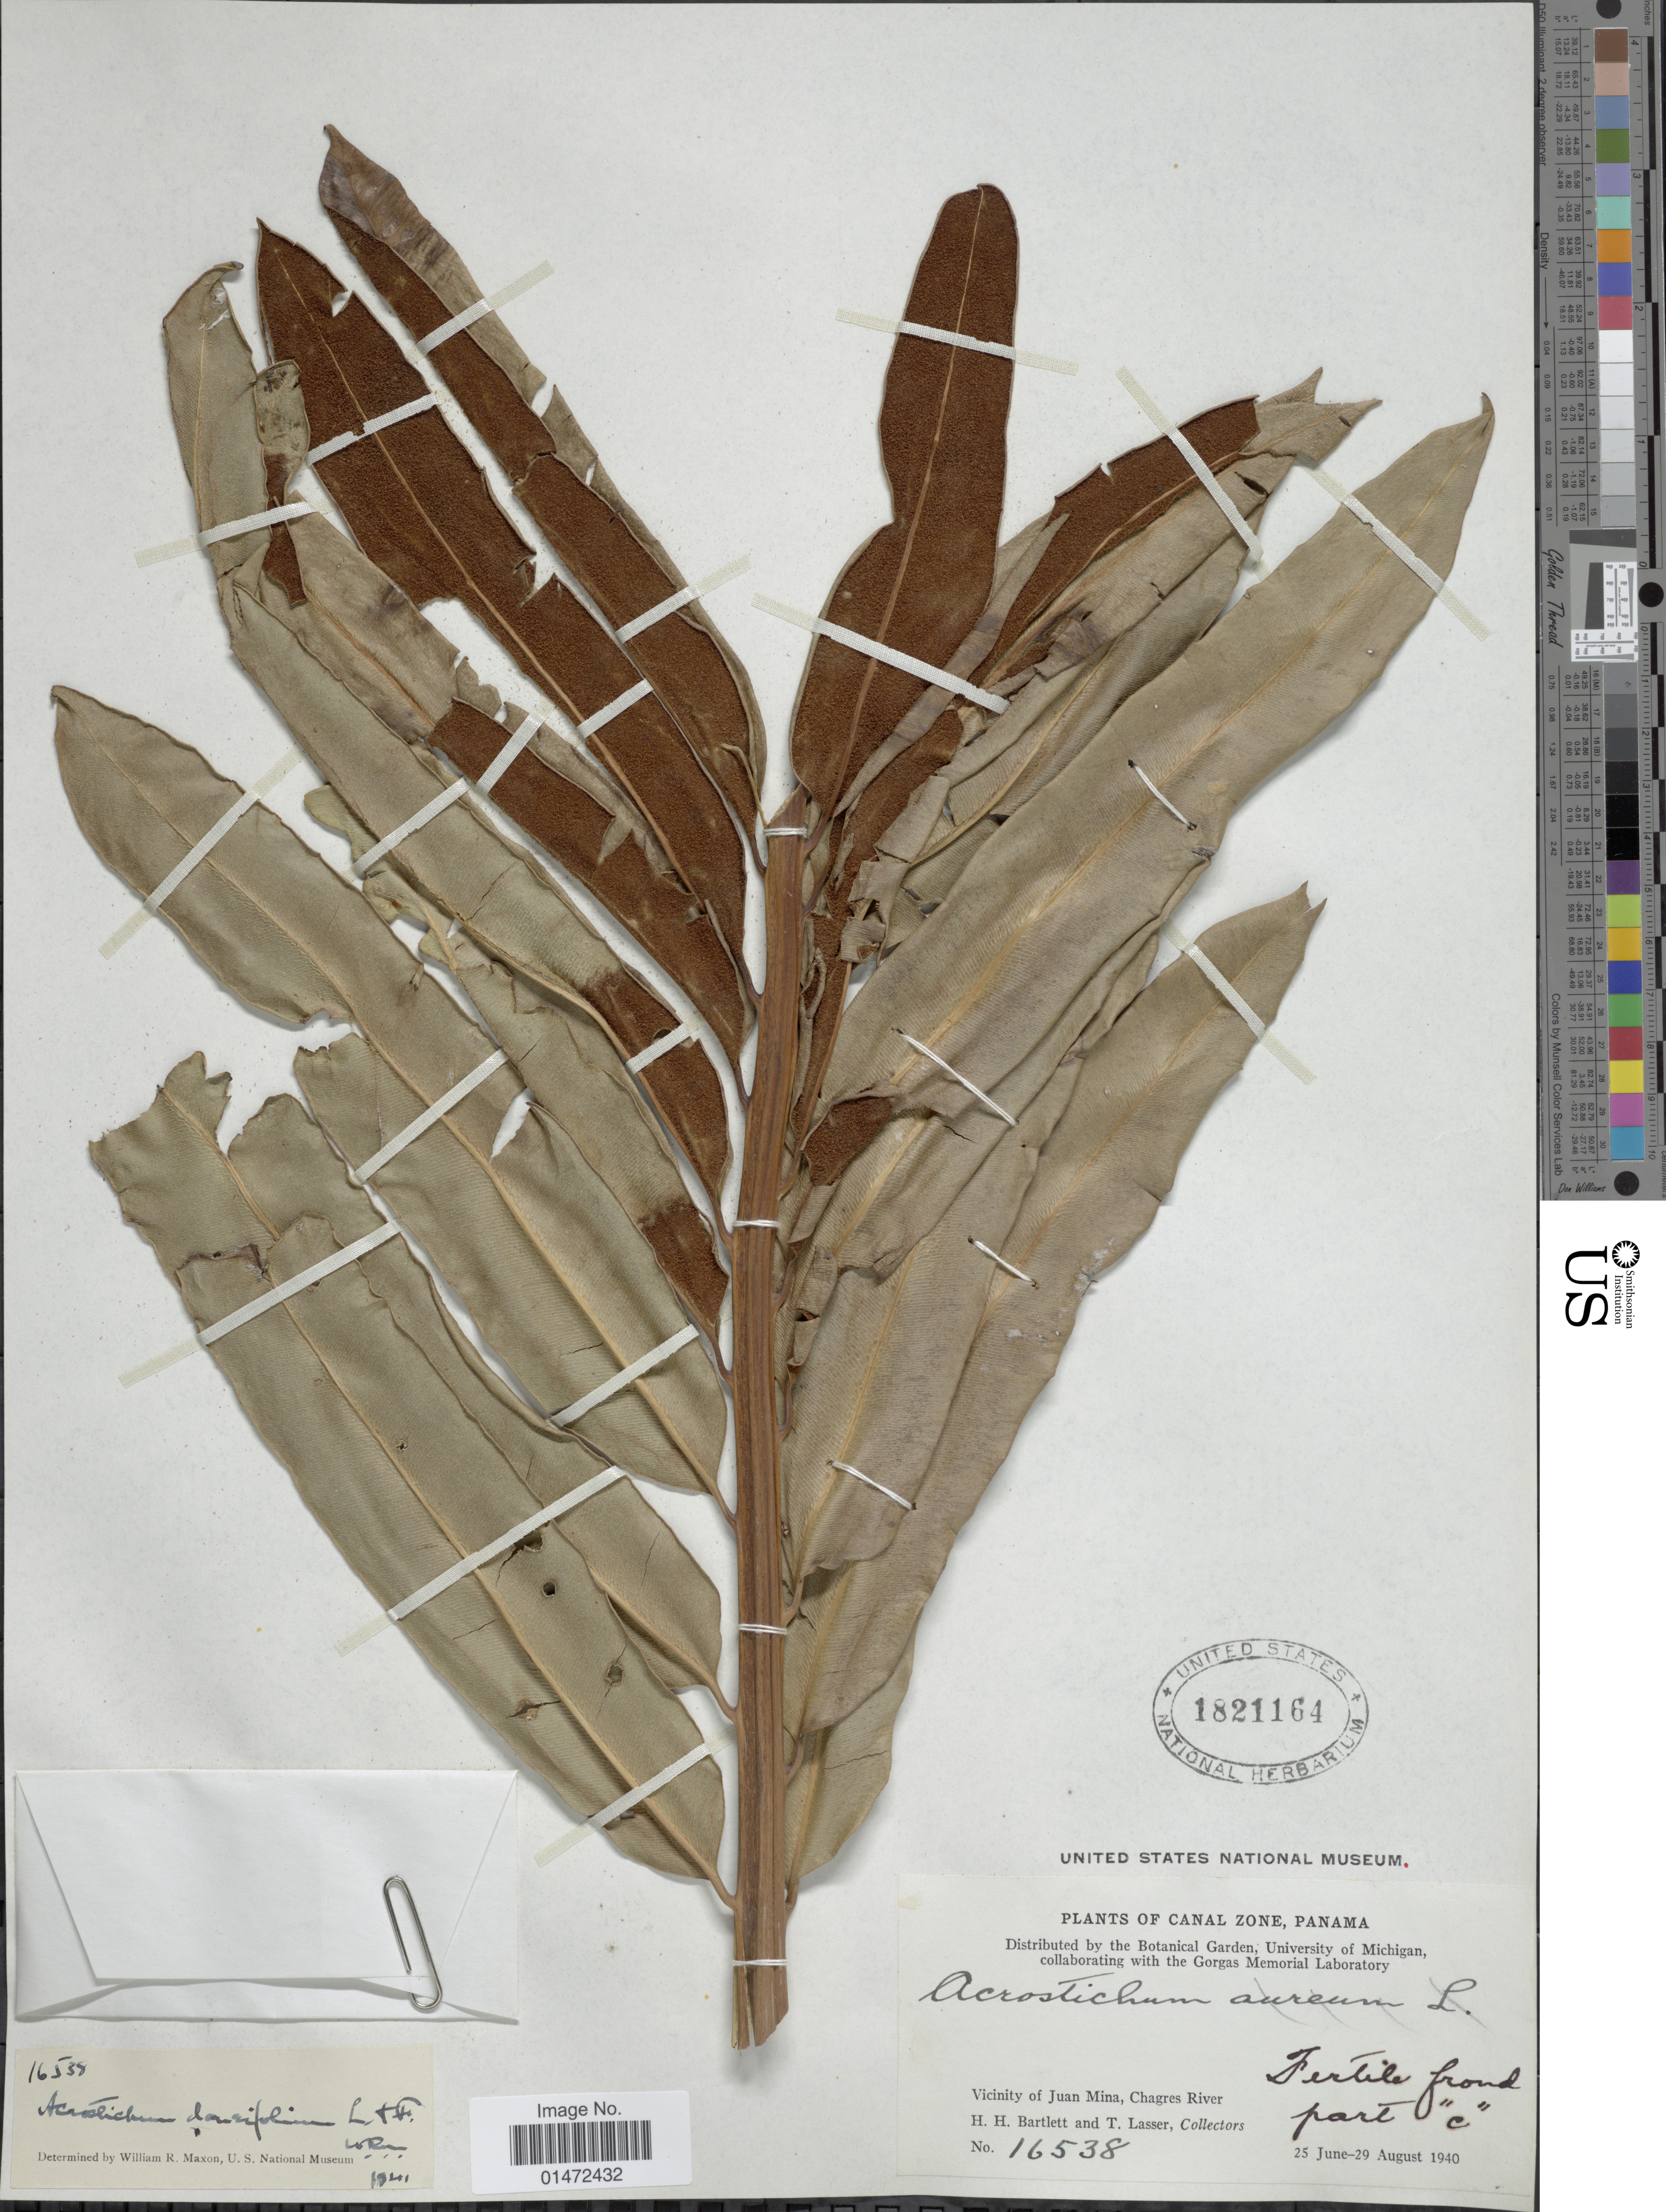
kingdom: Plantae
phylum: Tracheophyta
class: Polypodiopsida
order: Polypodiales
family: Pteridaceae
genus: Acrostichum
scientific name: Acrostichum danaeifolium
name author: Langsd. & Fisch.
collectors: H. H. Bartlett & T. Lasser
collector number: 16538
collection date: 1940-06-25/1940-08-29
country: Panama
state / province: Colón / Panamá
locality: Canal Zone. Vicinity of Juan Mina, Chagres River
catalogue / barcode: US 1821164